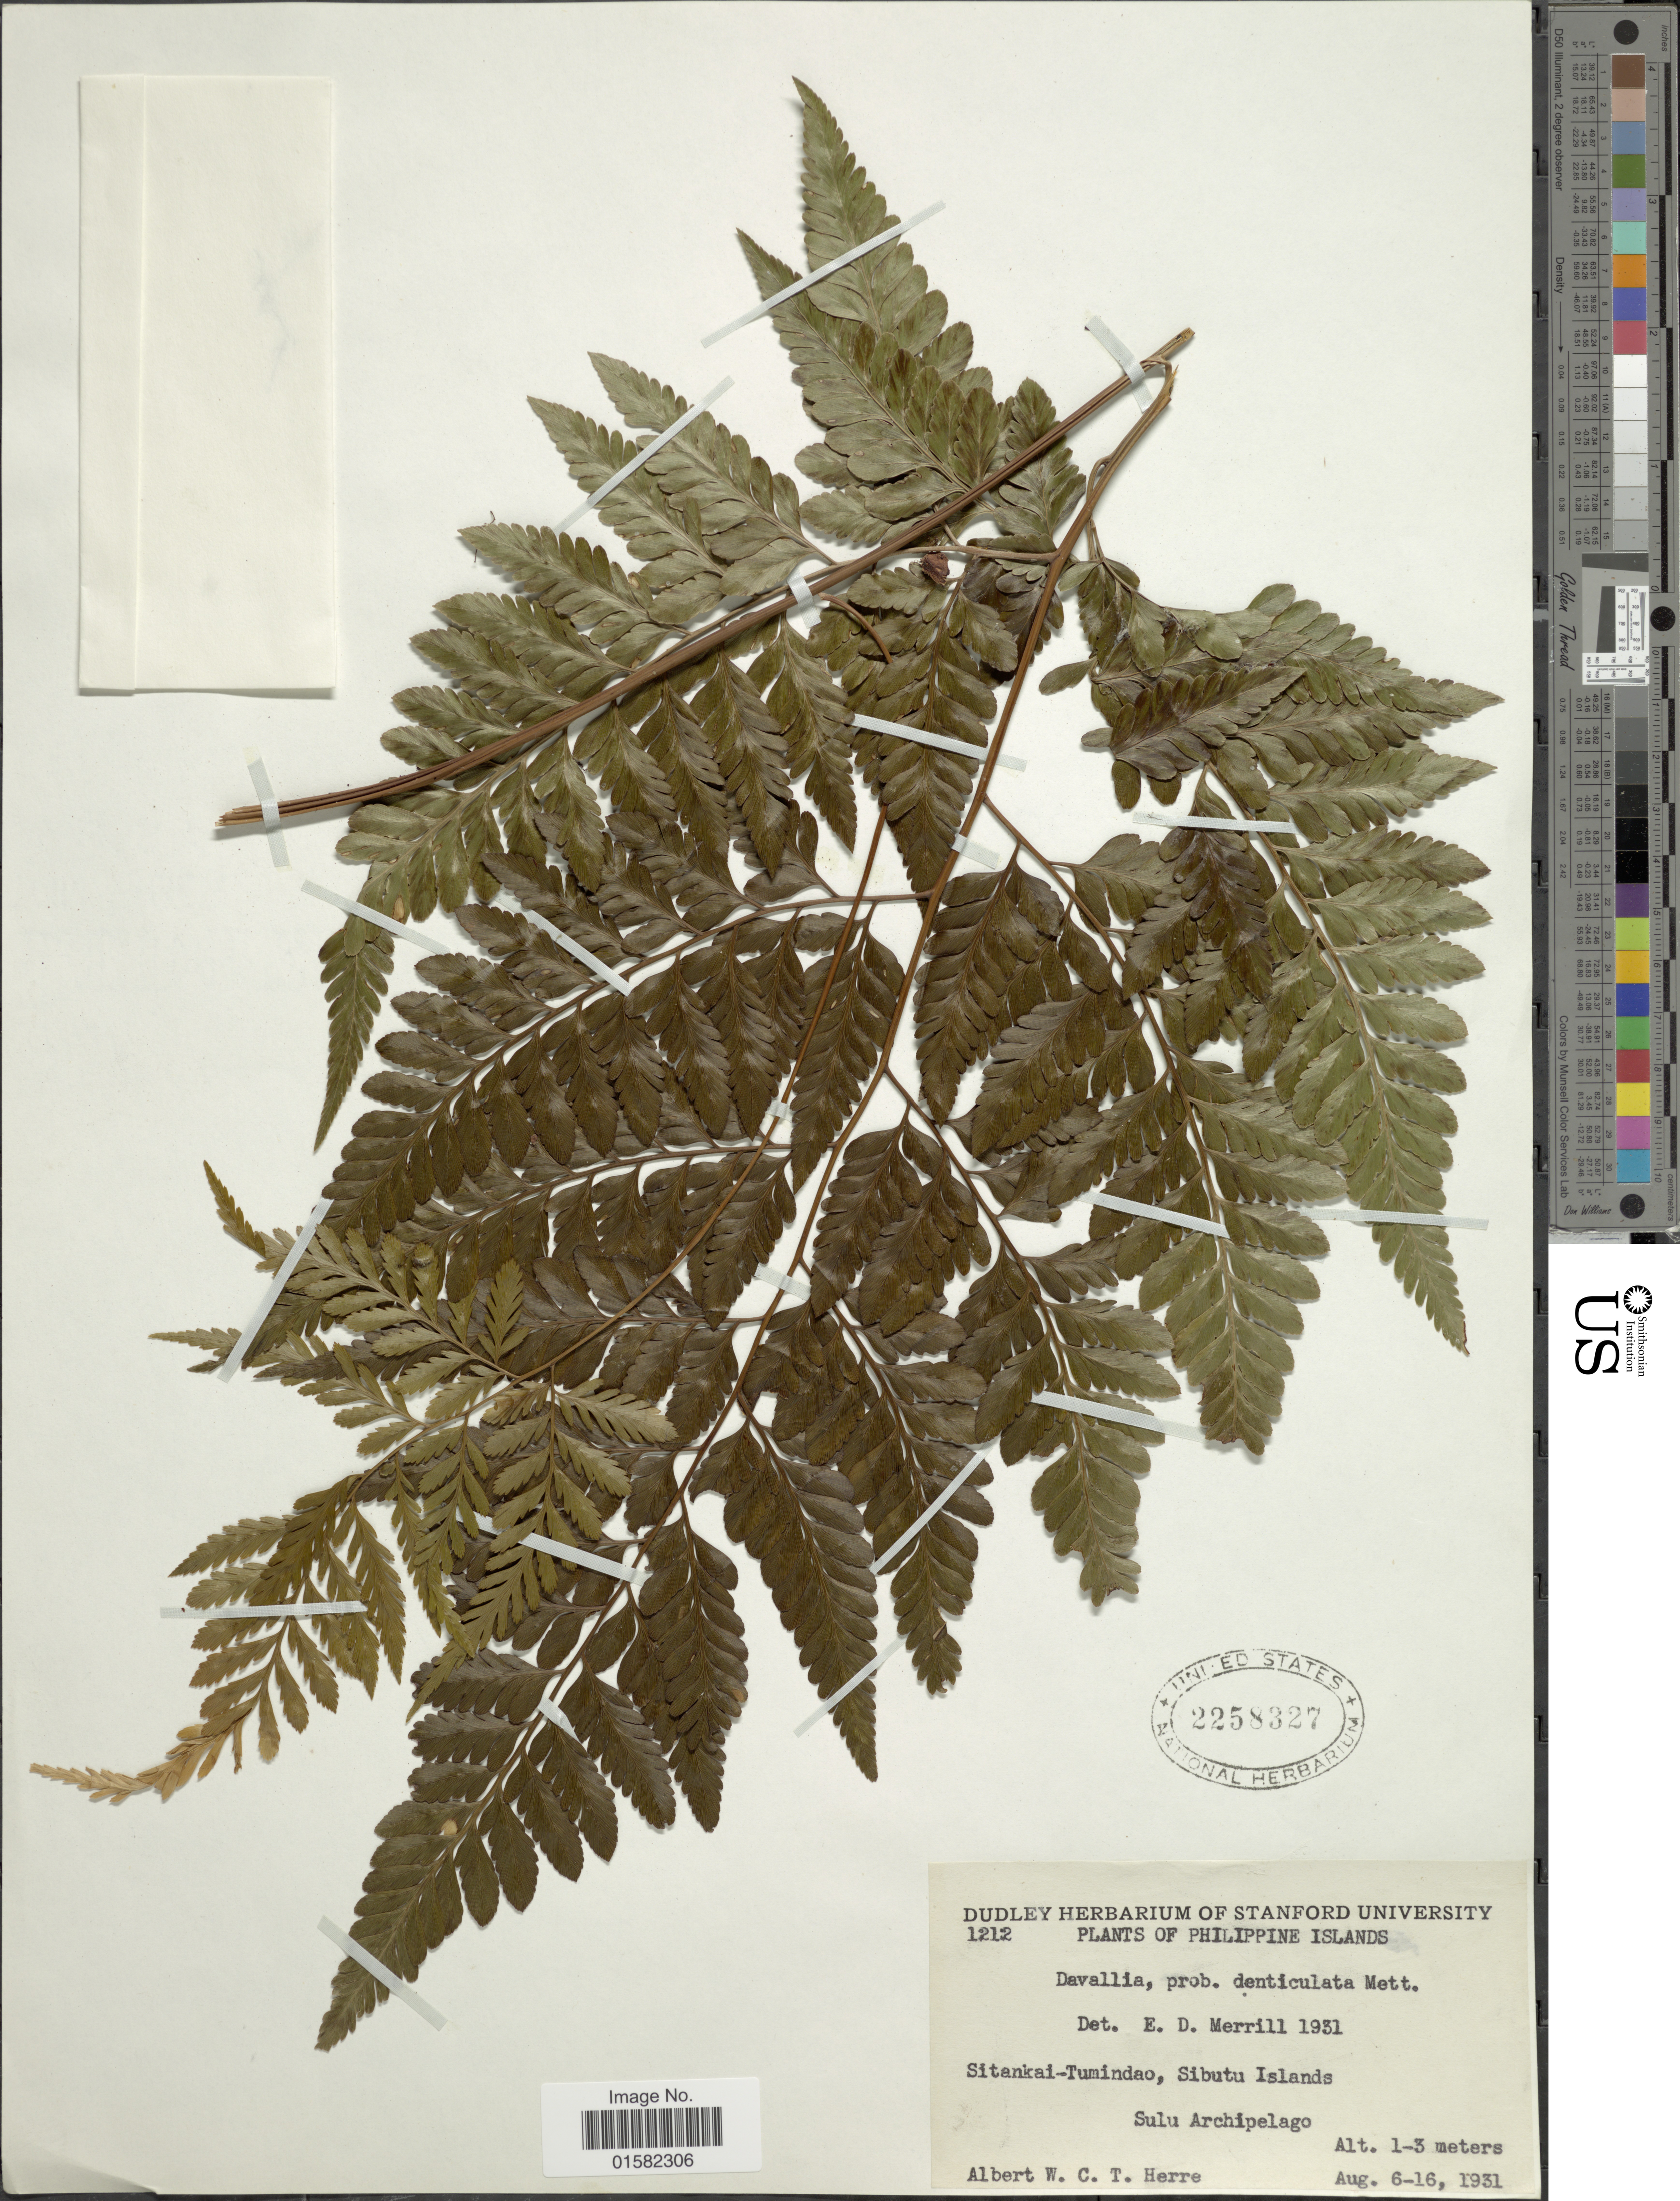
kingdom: Plantae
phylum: Tracheophyta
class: Polypodiopsida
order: Polypodiales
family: Davalliaceae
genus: Wibelia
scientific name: Wibelia denticulata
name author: (Burm. f.) M. Kato & Tsutsumi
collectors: A. W. Herre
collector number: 1212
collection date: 1931-08-06/1931-08-16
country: Philippines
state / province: Muslim Mindanao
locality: Philippien Islands, Sitankai-Tumindao, Sibutu Islands, Sulu Archipelago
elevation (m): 1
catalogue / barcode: US 2258327